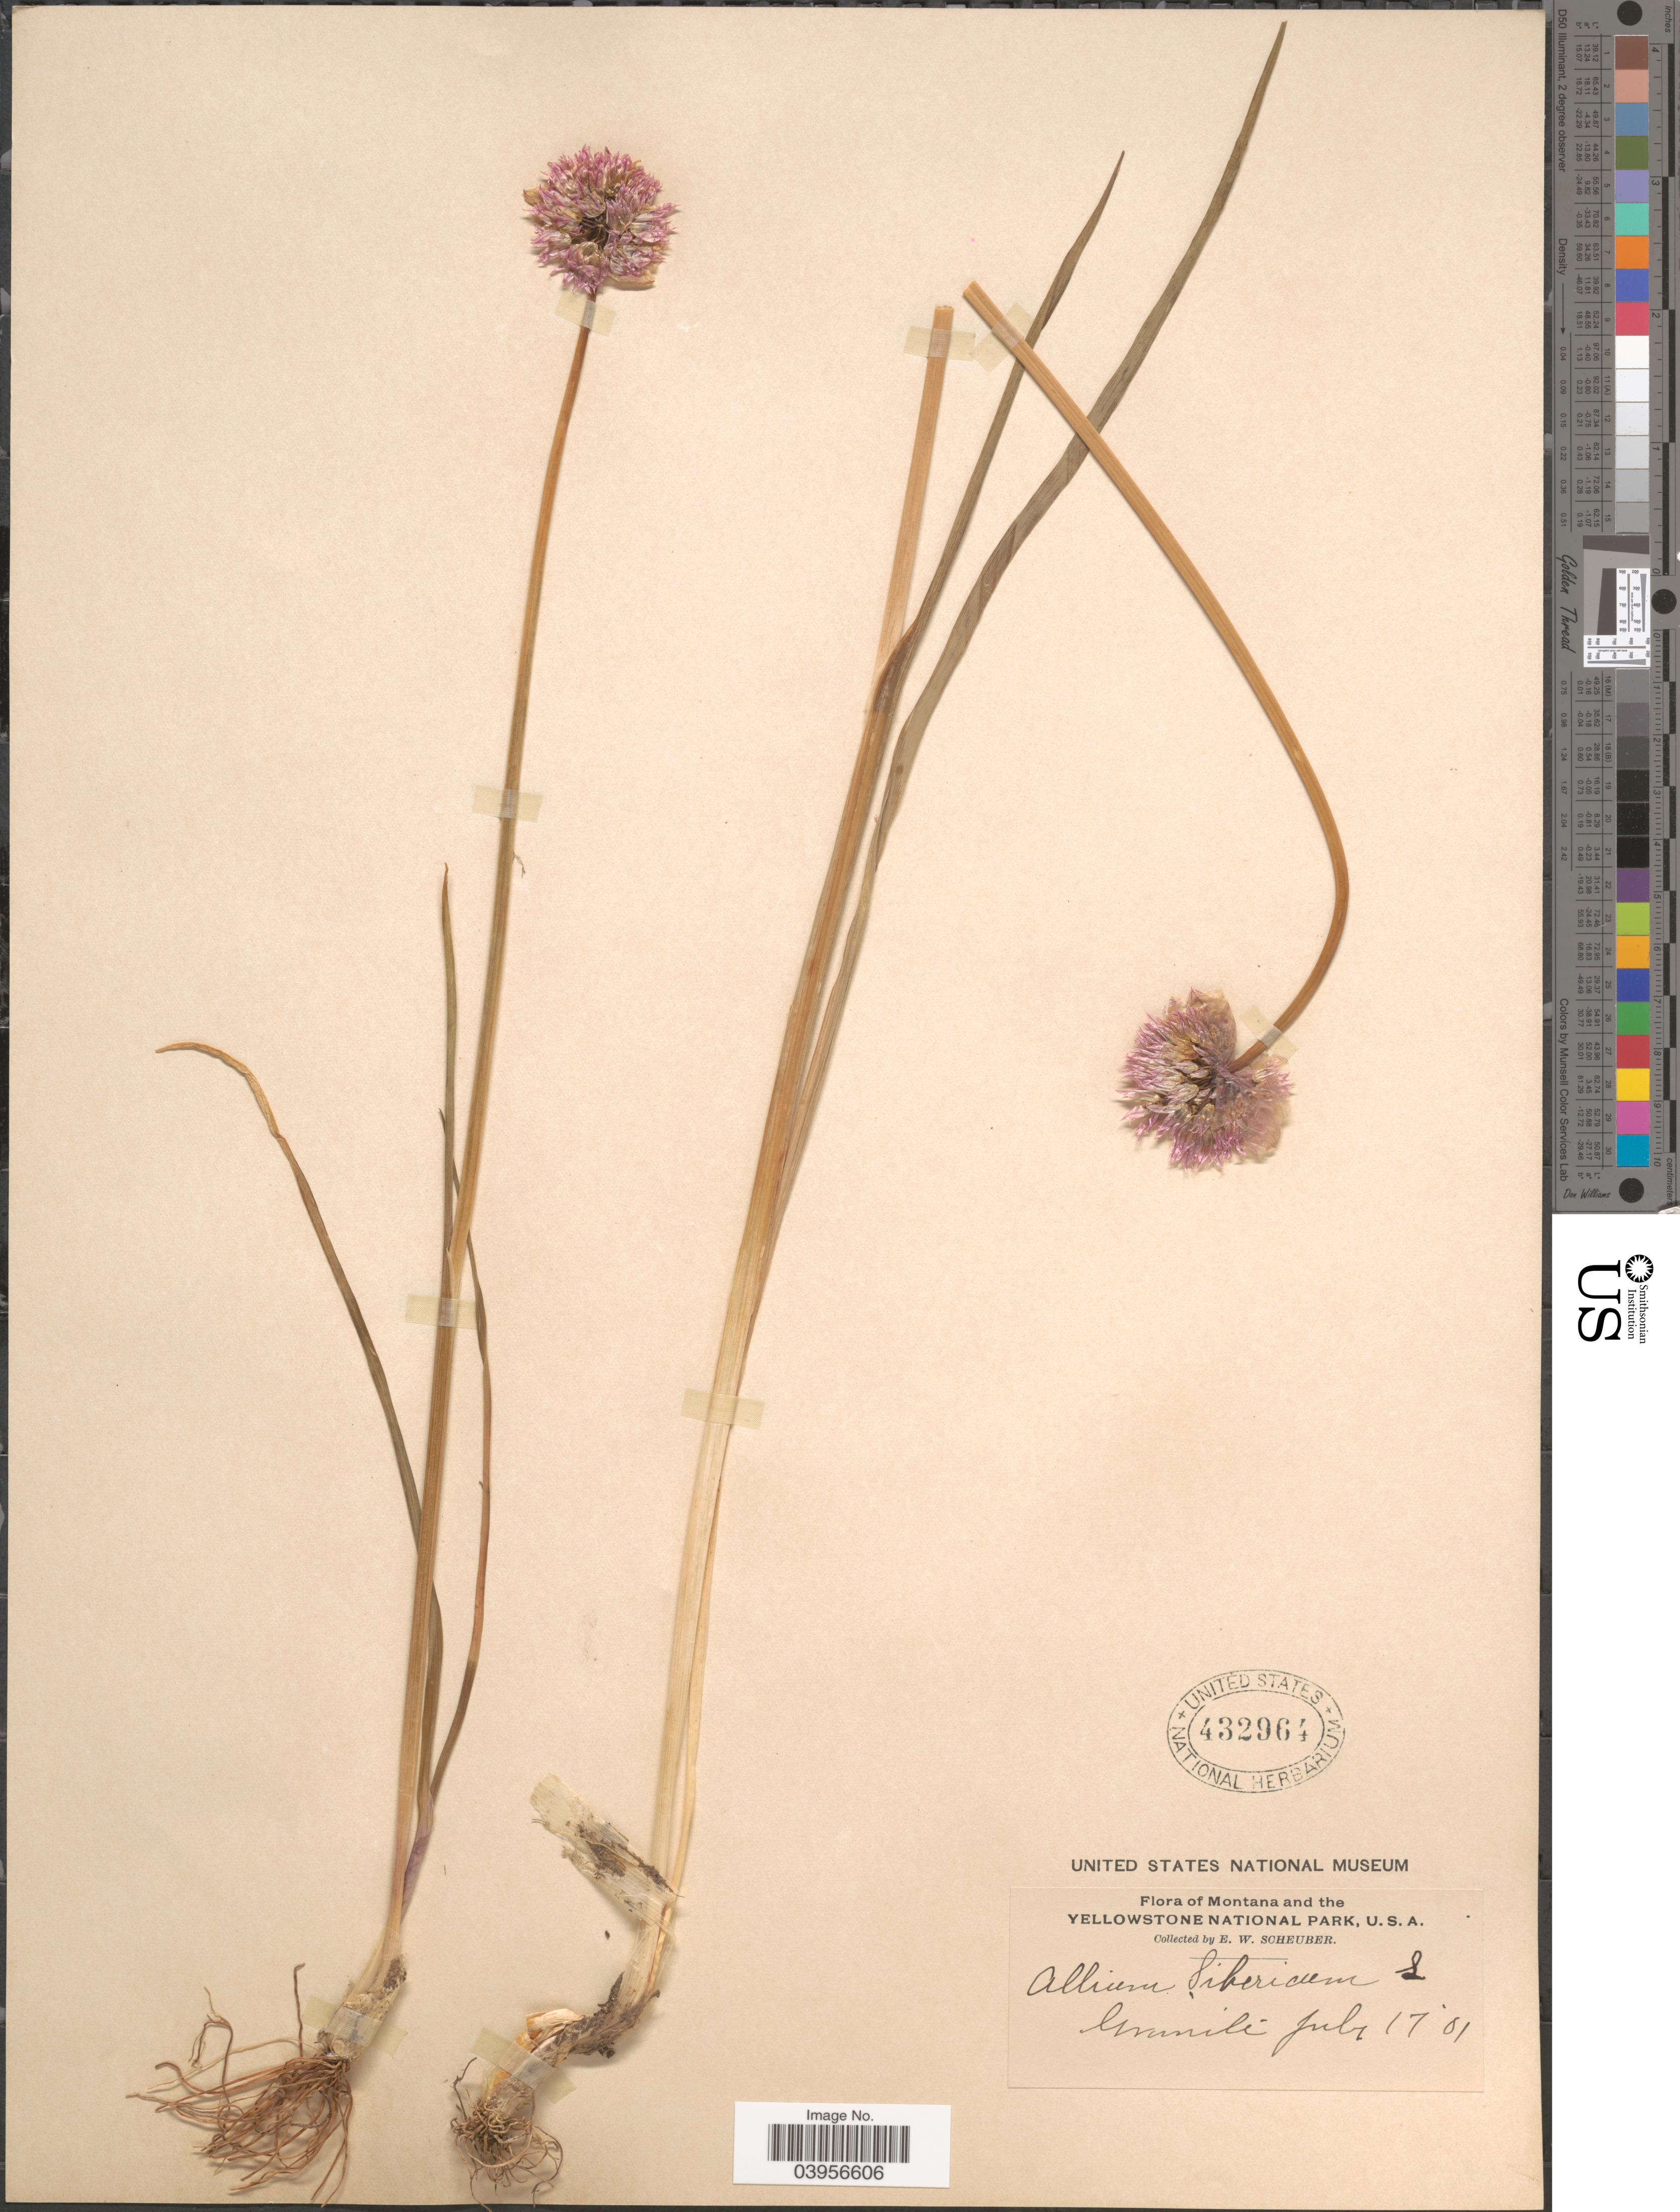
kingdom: Plantae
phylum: Tracheophyta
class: Liliopsida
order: Asparagales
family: Amaryllidaceae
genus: Allium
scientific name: Allium schoenoprasum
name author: L.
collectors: E. Scheuber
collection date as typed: Transcribed d/m/y: 17/7/1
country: United States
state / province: Montana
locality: The Yellowstone National Park. Granite.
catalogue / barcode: US 432964